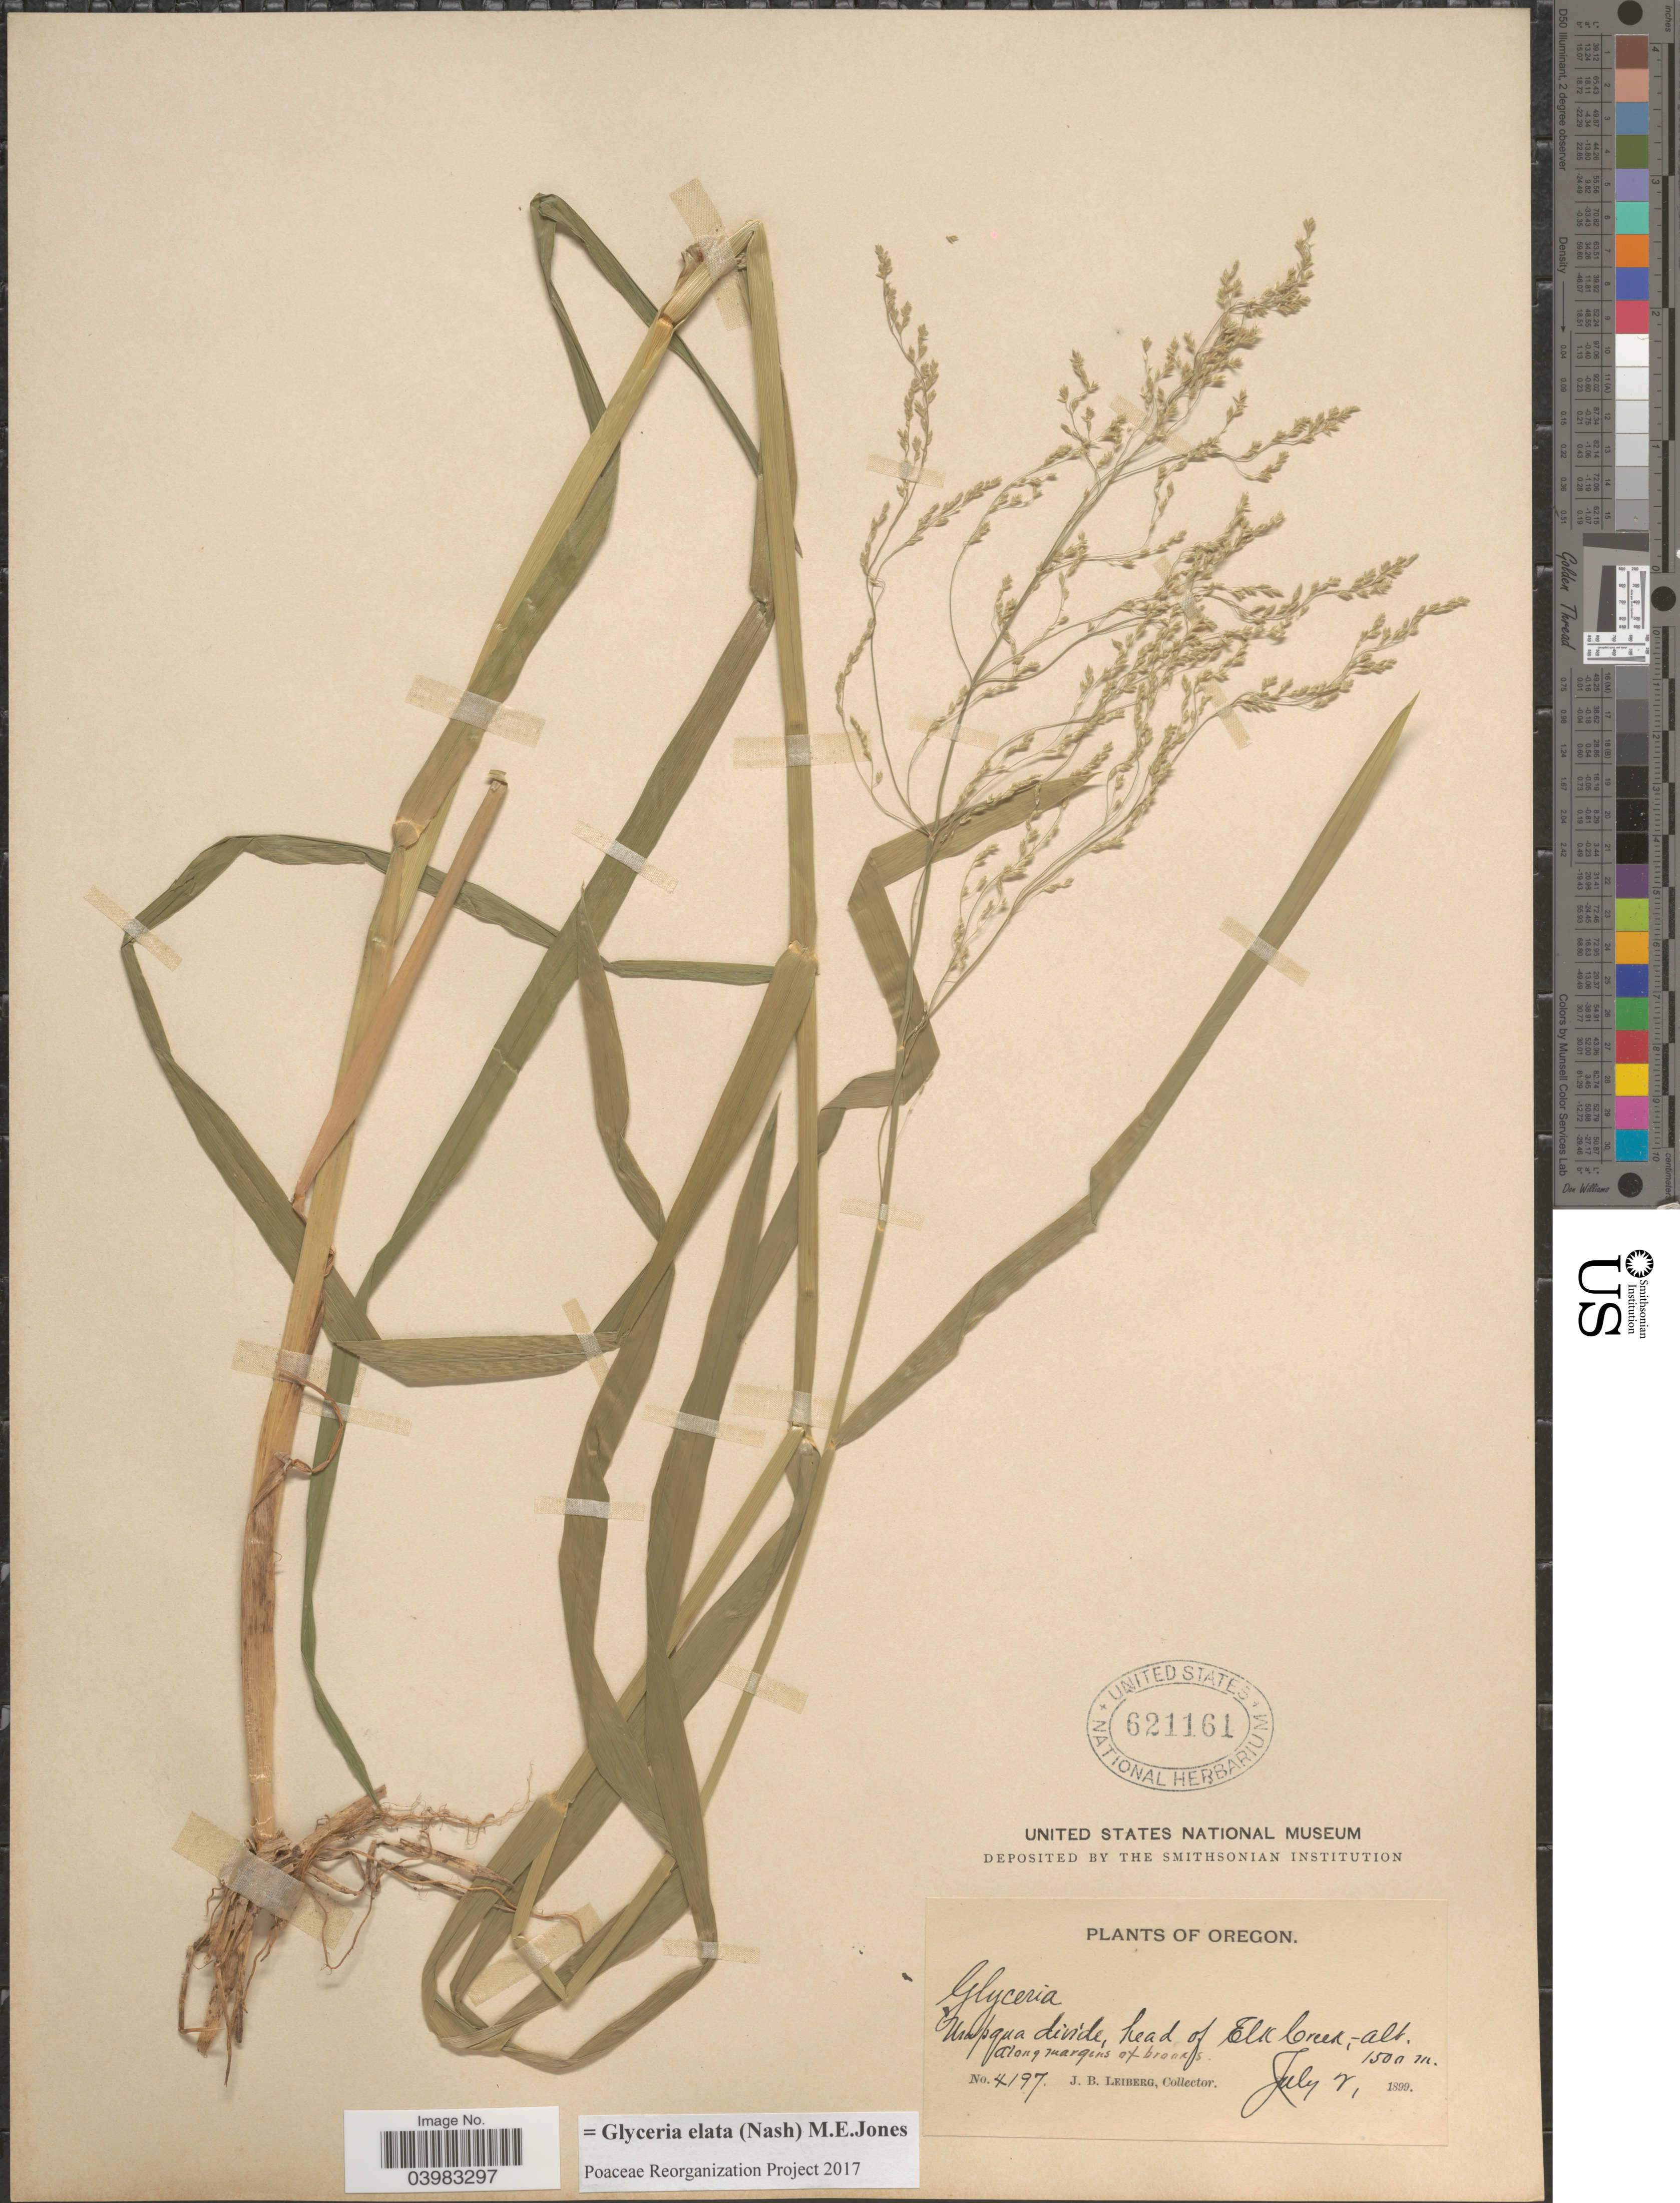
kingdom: Plantae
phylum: Tracheophyta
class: Liliopsida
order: Poales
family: Poaceae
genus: Glyceria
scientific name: Glyceria elata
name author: (Nash) M.E. Jones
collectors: J. B. Leiberg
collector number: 4197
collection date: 1899-07-02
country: United States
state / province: Oregon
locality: Umpqua divide, head of Elk Creek.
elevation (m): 1500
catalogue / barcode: US 621161